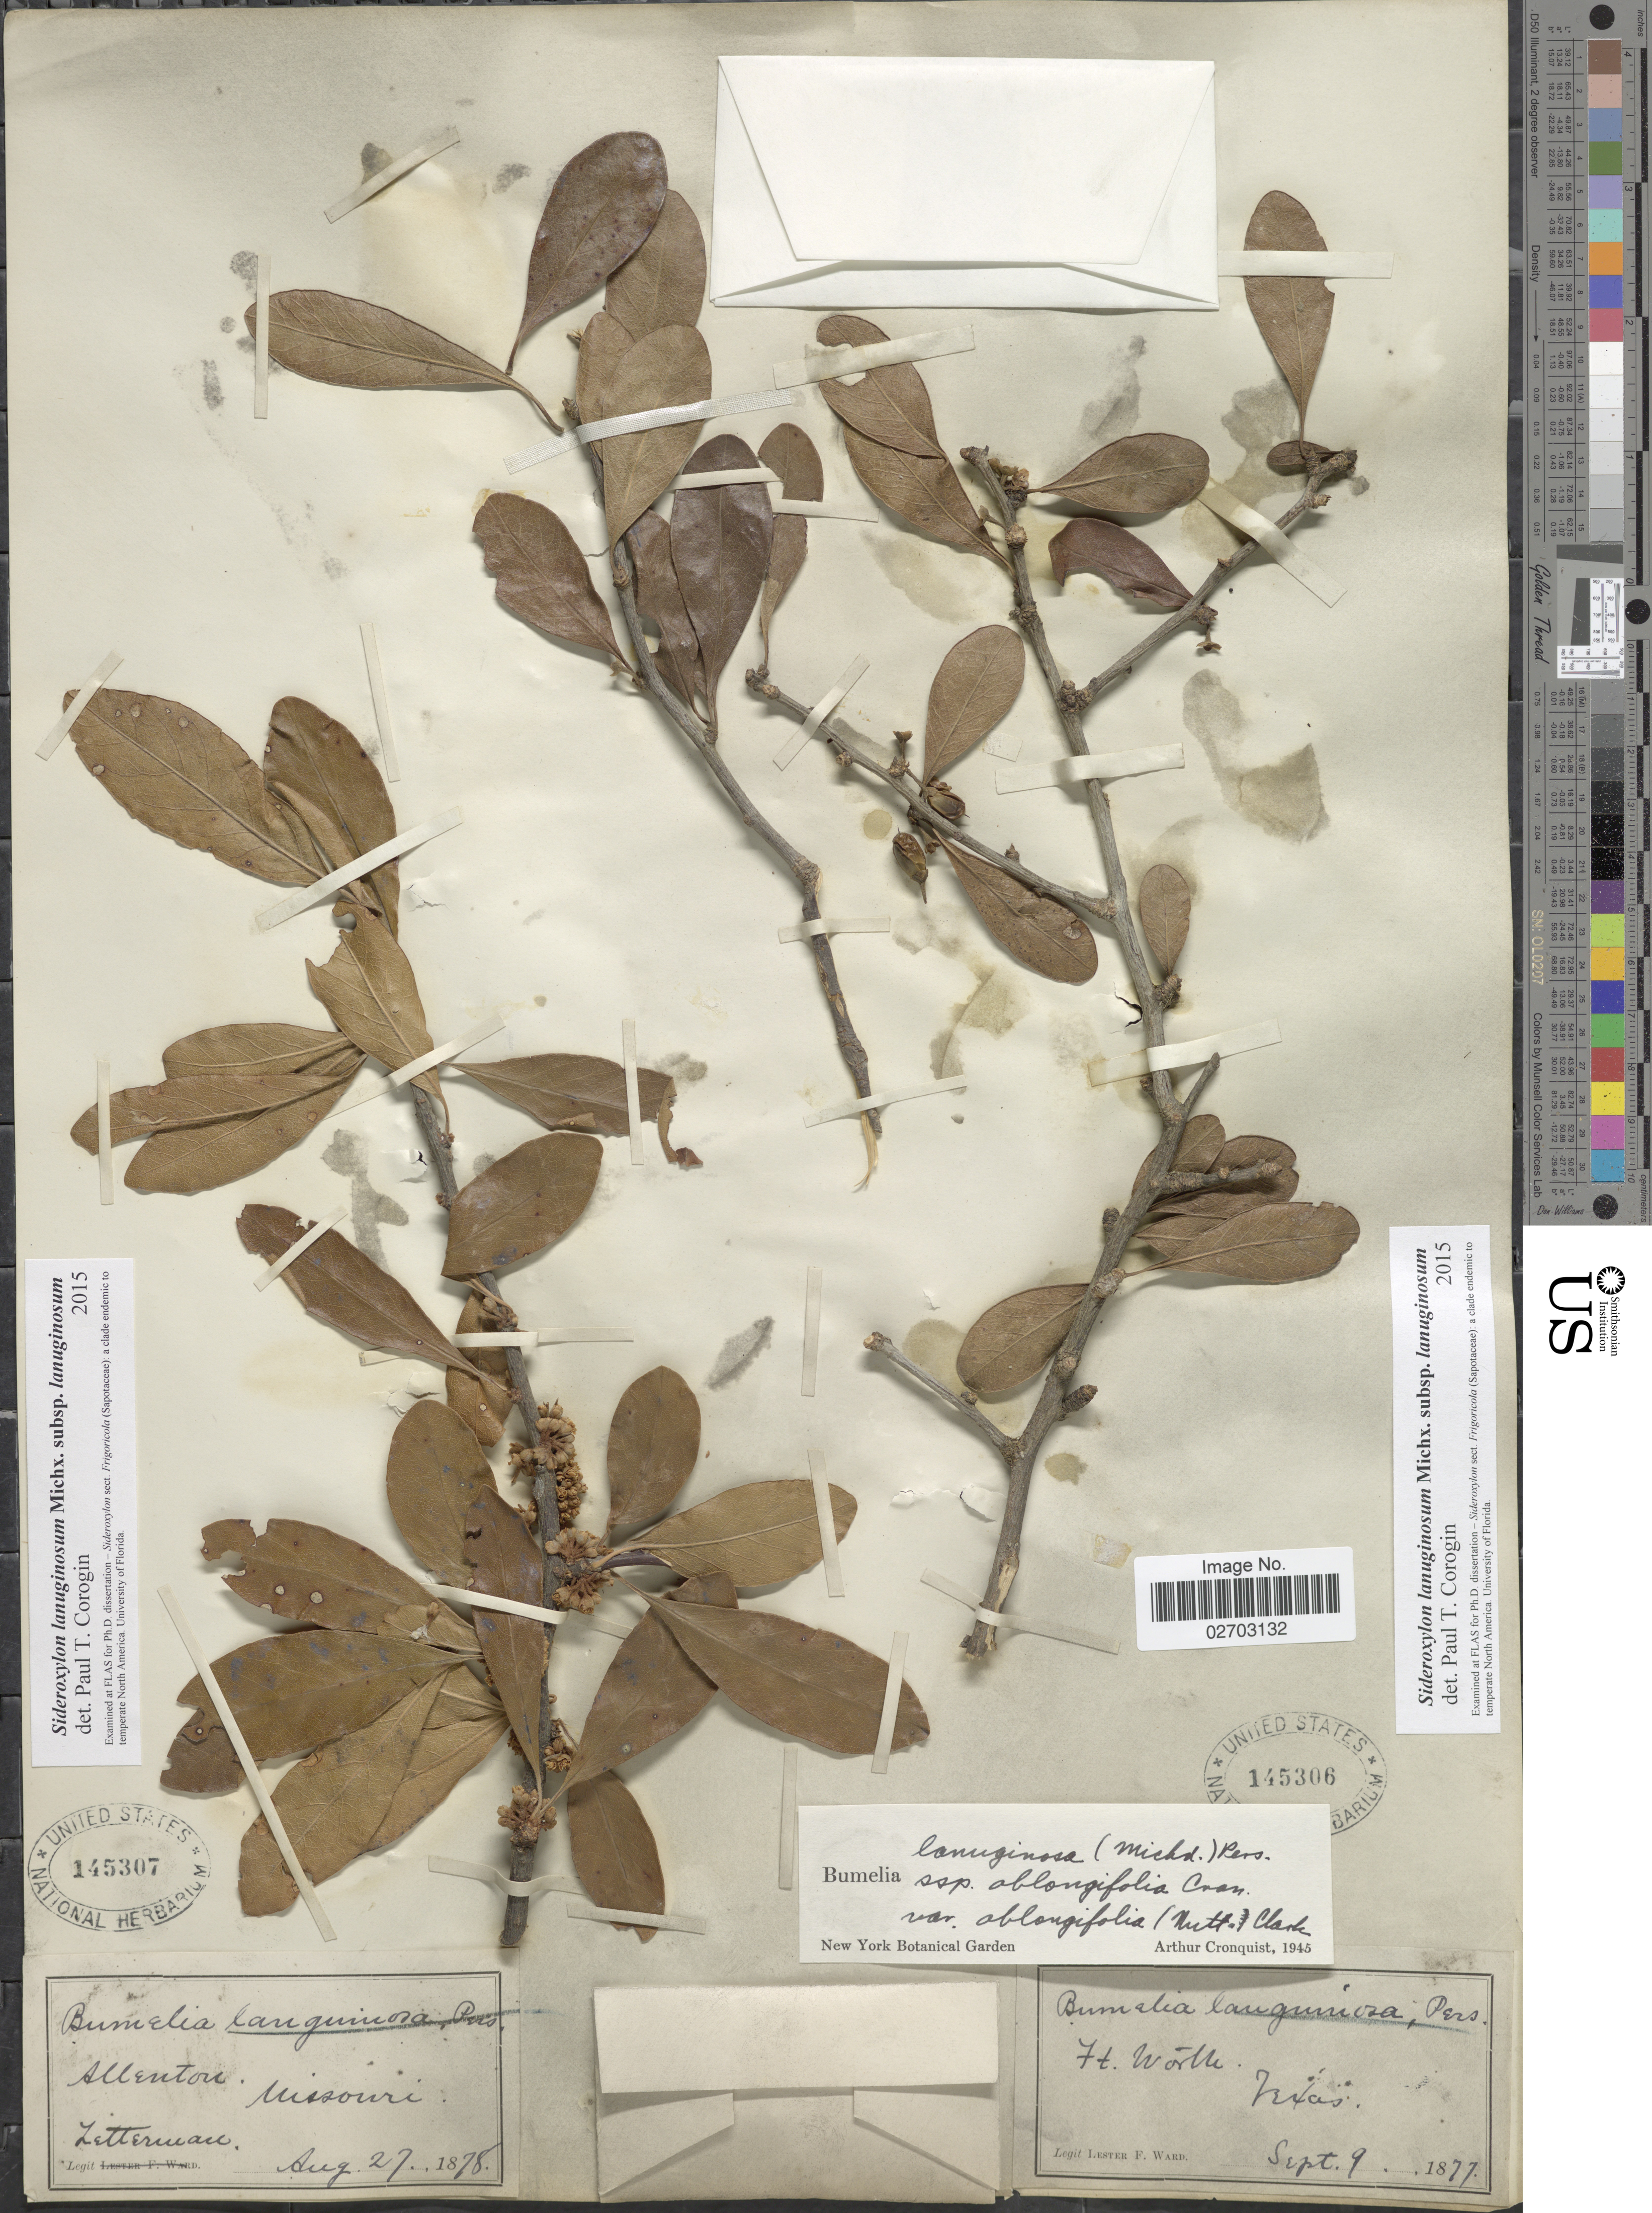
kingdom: Plantae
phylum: Tracheophyta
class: Magnoliopsida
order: Ericales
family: Sapotaceae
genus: Sideroxylon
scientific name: Sideroxylon lanuginosum subsp. lanuginosum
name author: Michx.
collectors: Letterman, --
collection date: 1878-08-27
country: United States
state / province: Missouri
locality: Allenton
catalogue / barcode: US 145307-2